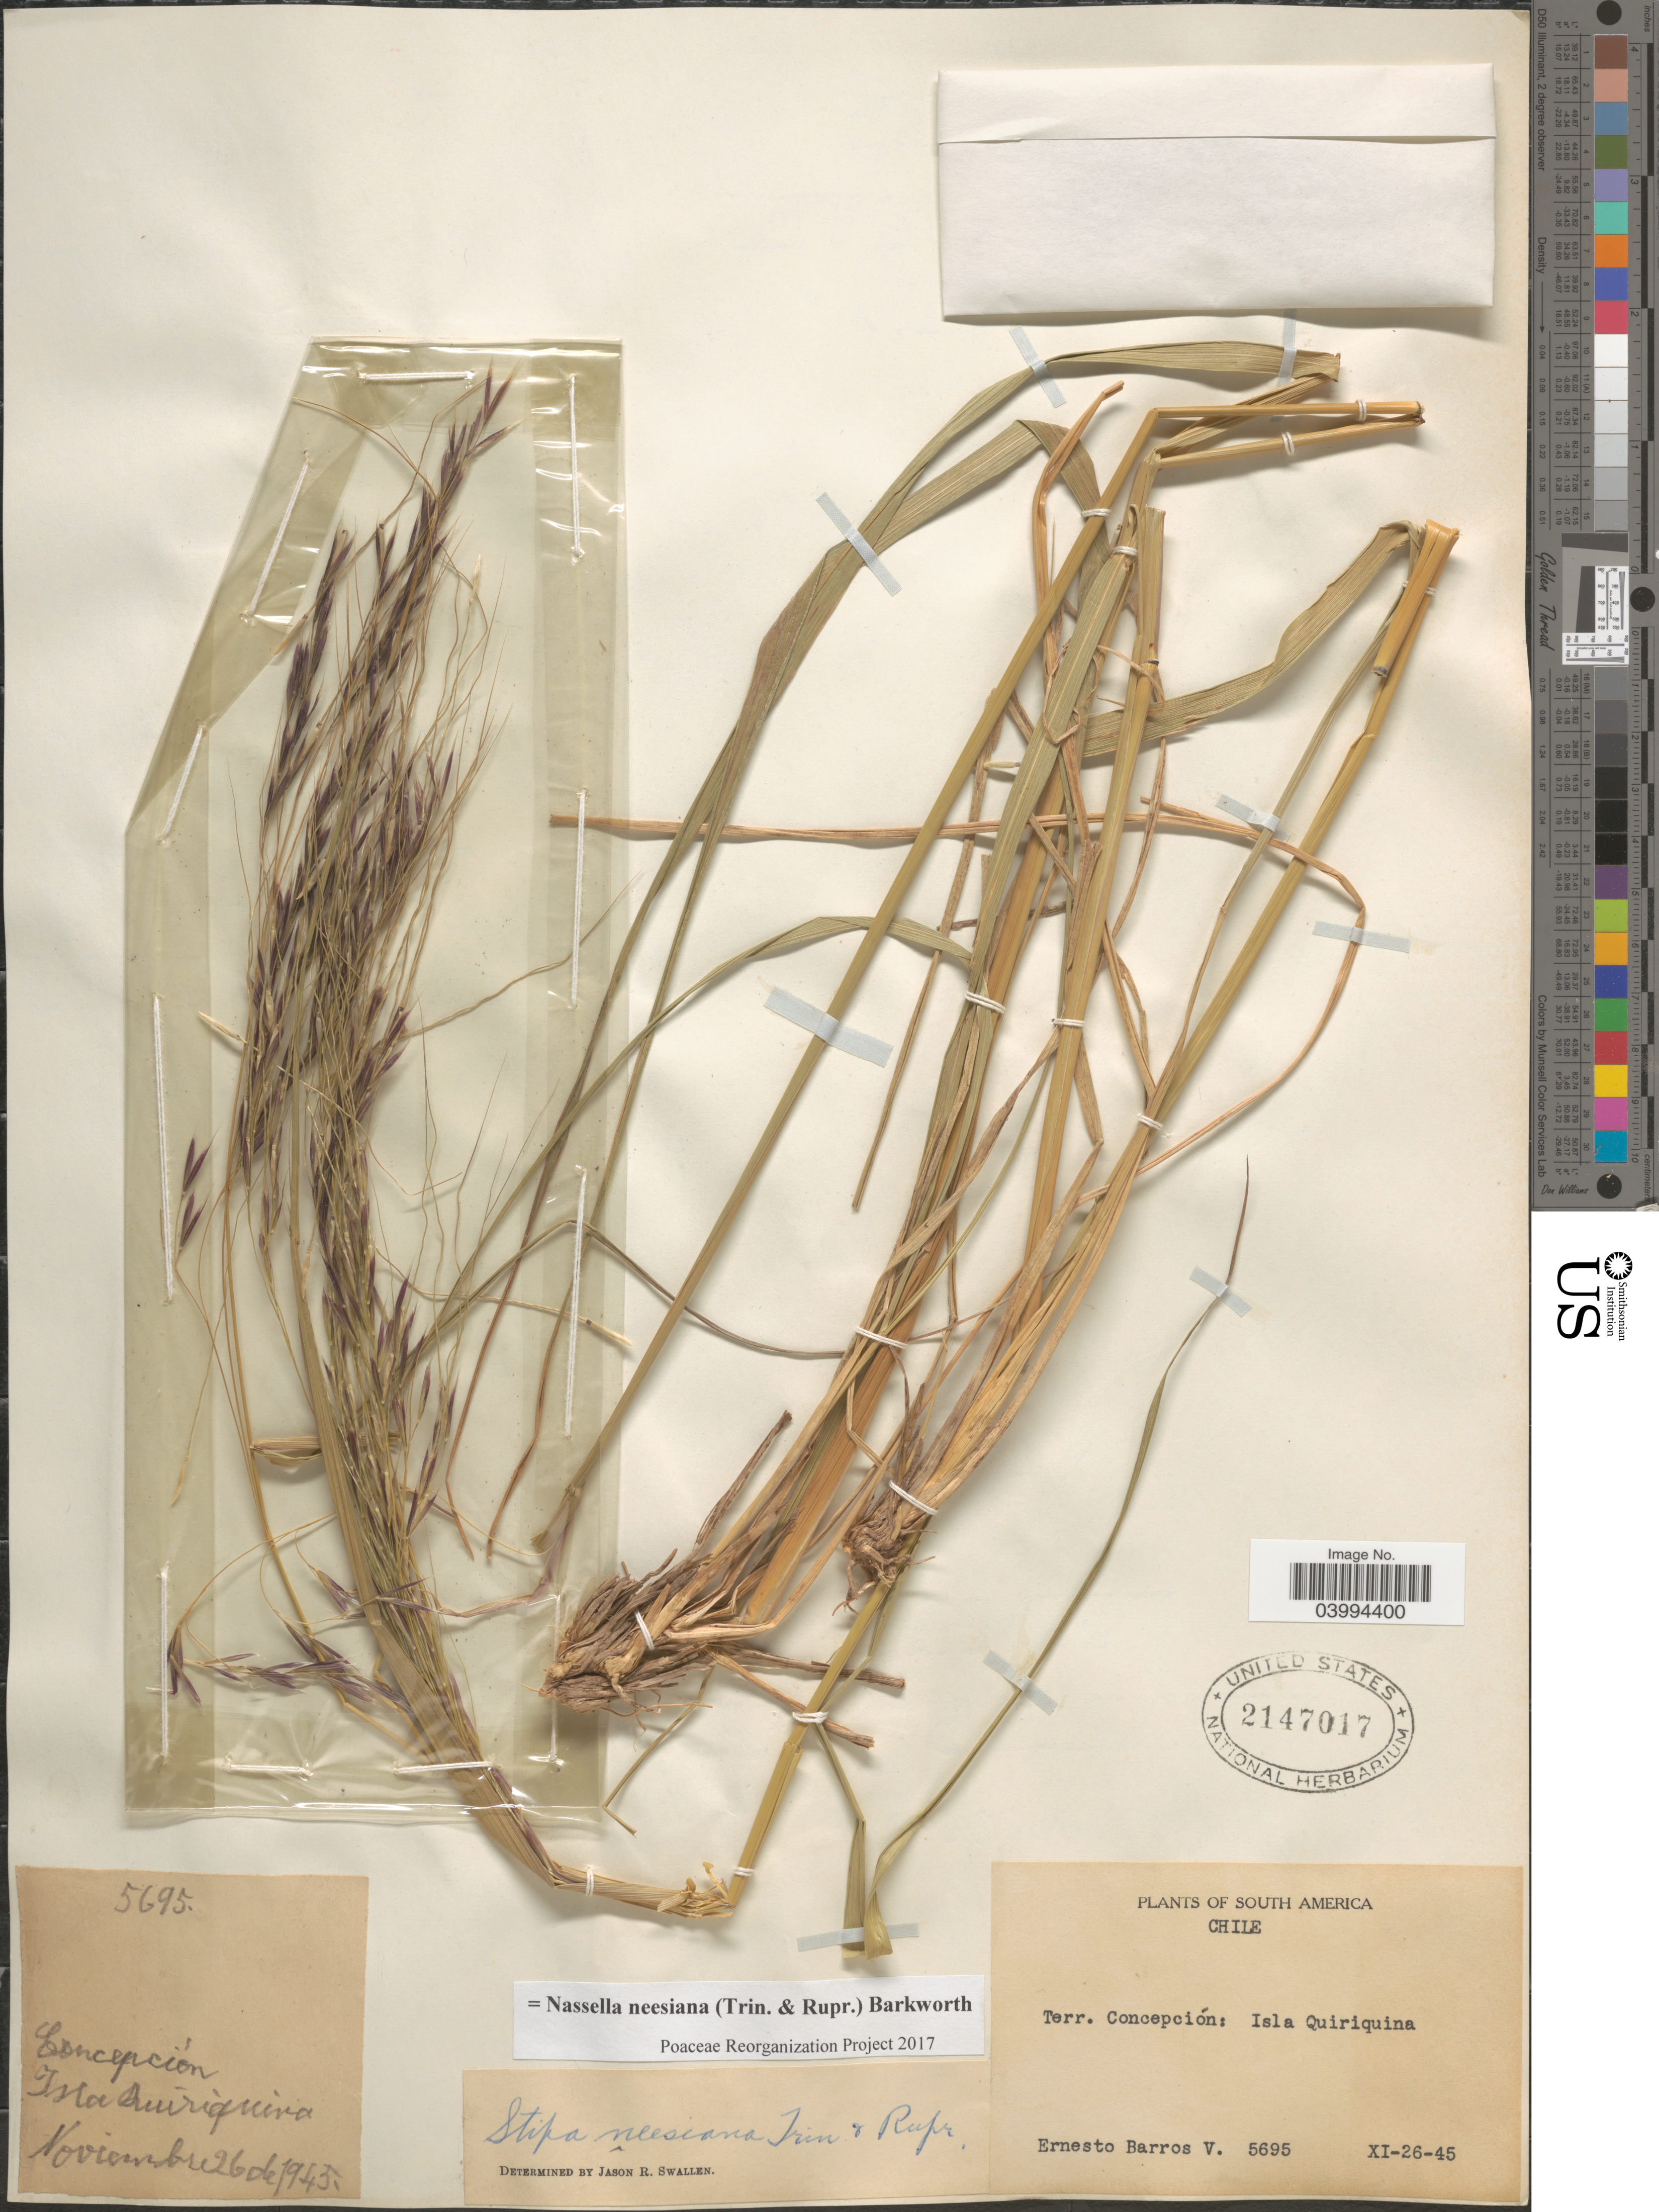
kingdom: Plantae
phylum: Tracheophyta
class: Liliopsida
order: Poales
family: Poaceae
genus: Nassella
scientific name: Nassella neesiana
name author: (Trin. & Rupr.) Barkworth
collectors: E. Barros V.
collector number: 5695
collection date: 1945-11-26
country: Chile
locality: Terr. Concepción: Isla Quiriquina.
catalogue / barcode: US 2147017